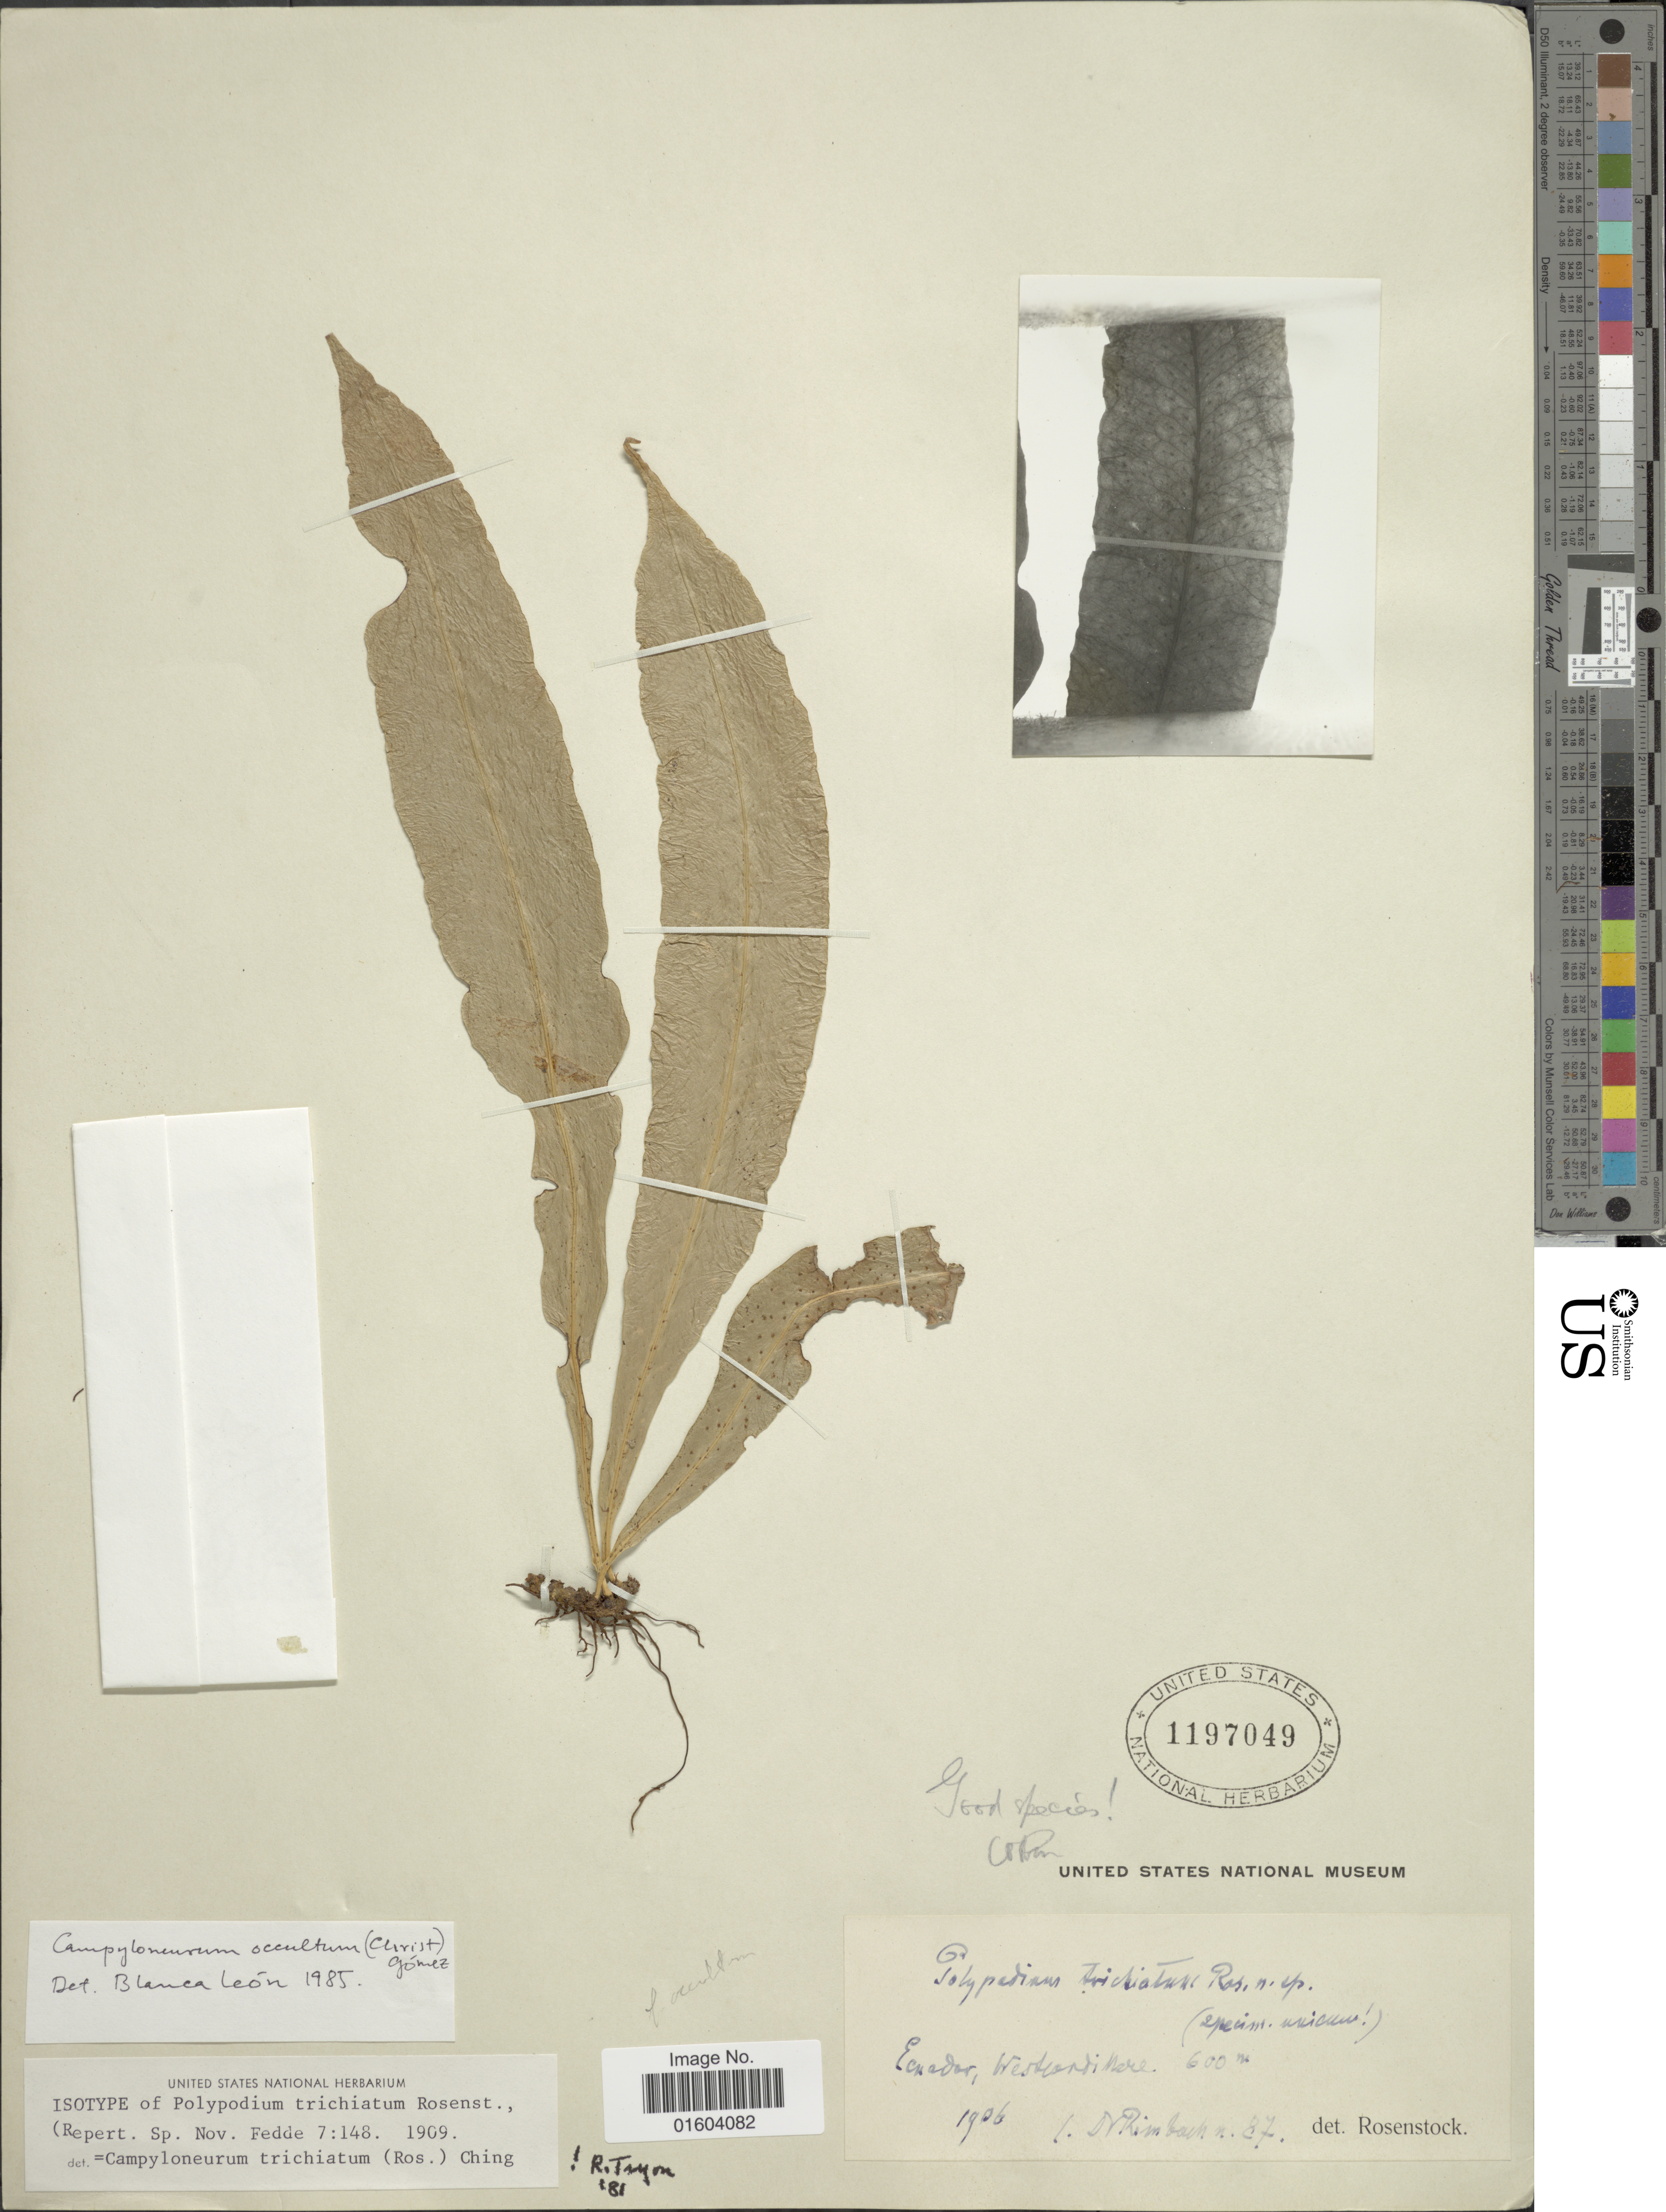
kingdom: Plantae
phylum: Tracheophyta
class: Polypodiopsida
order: Polypodiales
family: Polypodiaceae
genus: Campyloneurum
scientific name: Campyloneurum aphanophlebium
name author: (Kunze) T. Moore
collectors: Rimbach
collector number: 87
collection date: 1906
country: Ecuador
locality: Ecuador, Westcordillere.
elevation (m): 600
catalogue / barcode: US 1197049